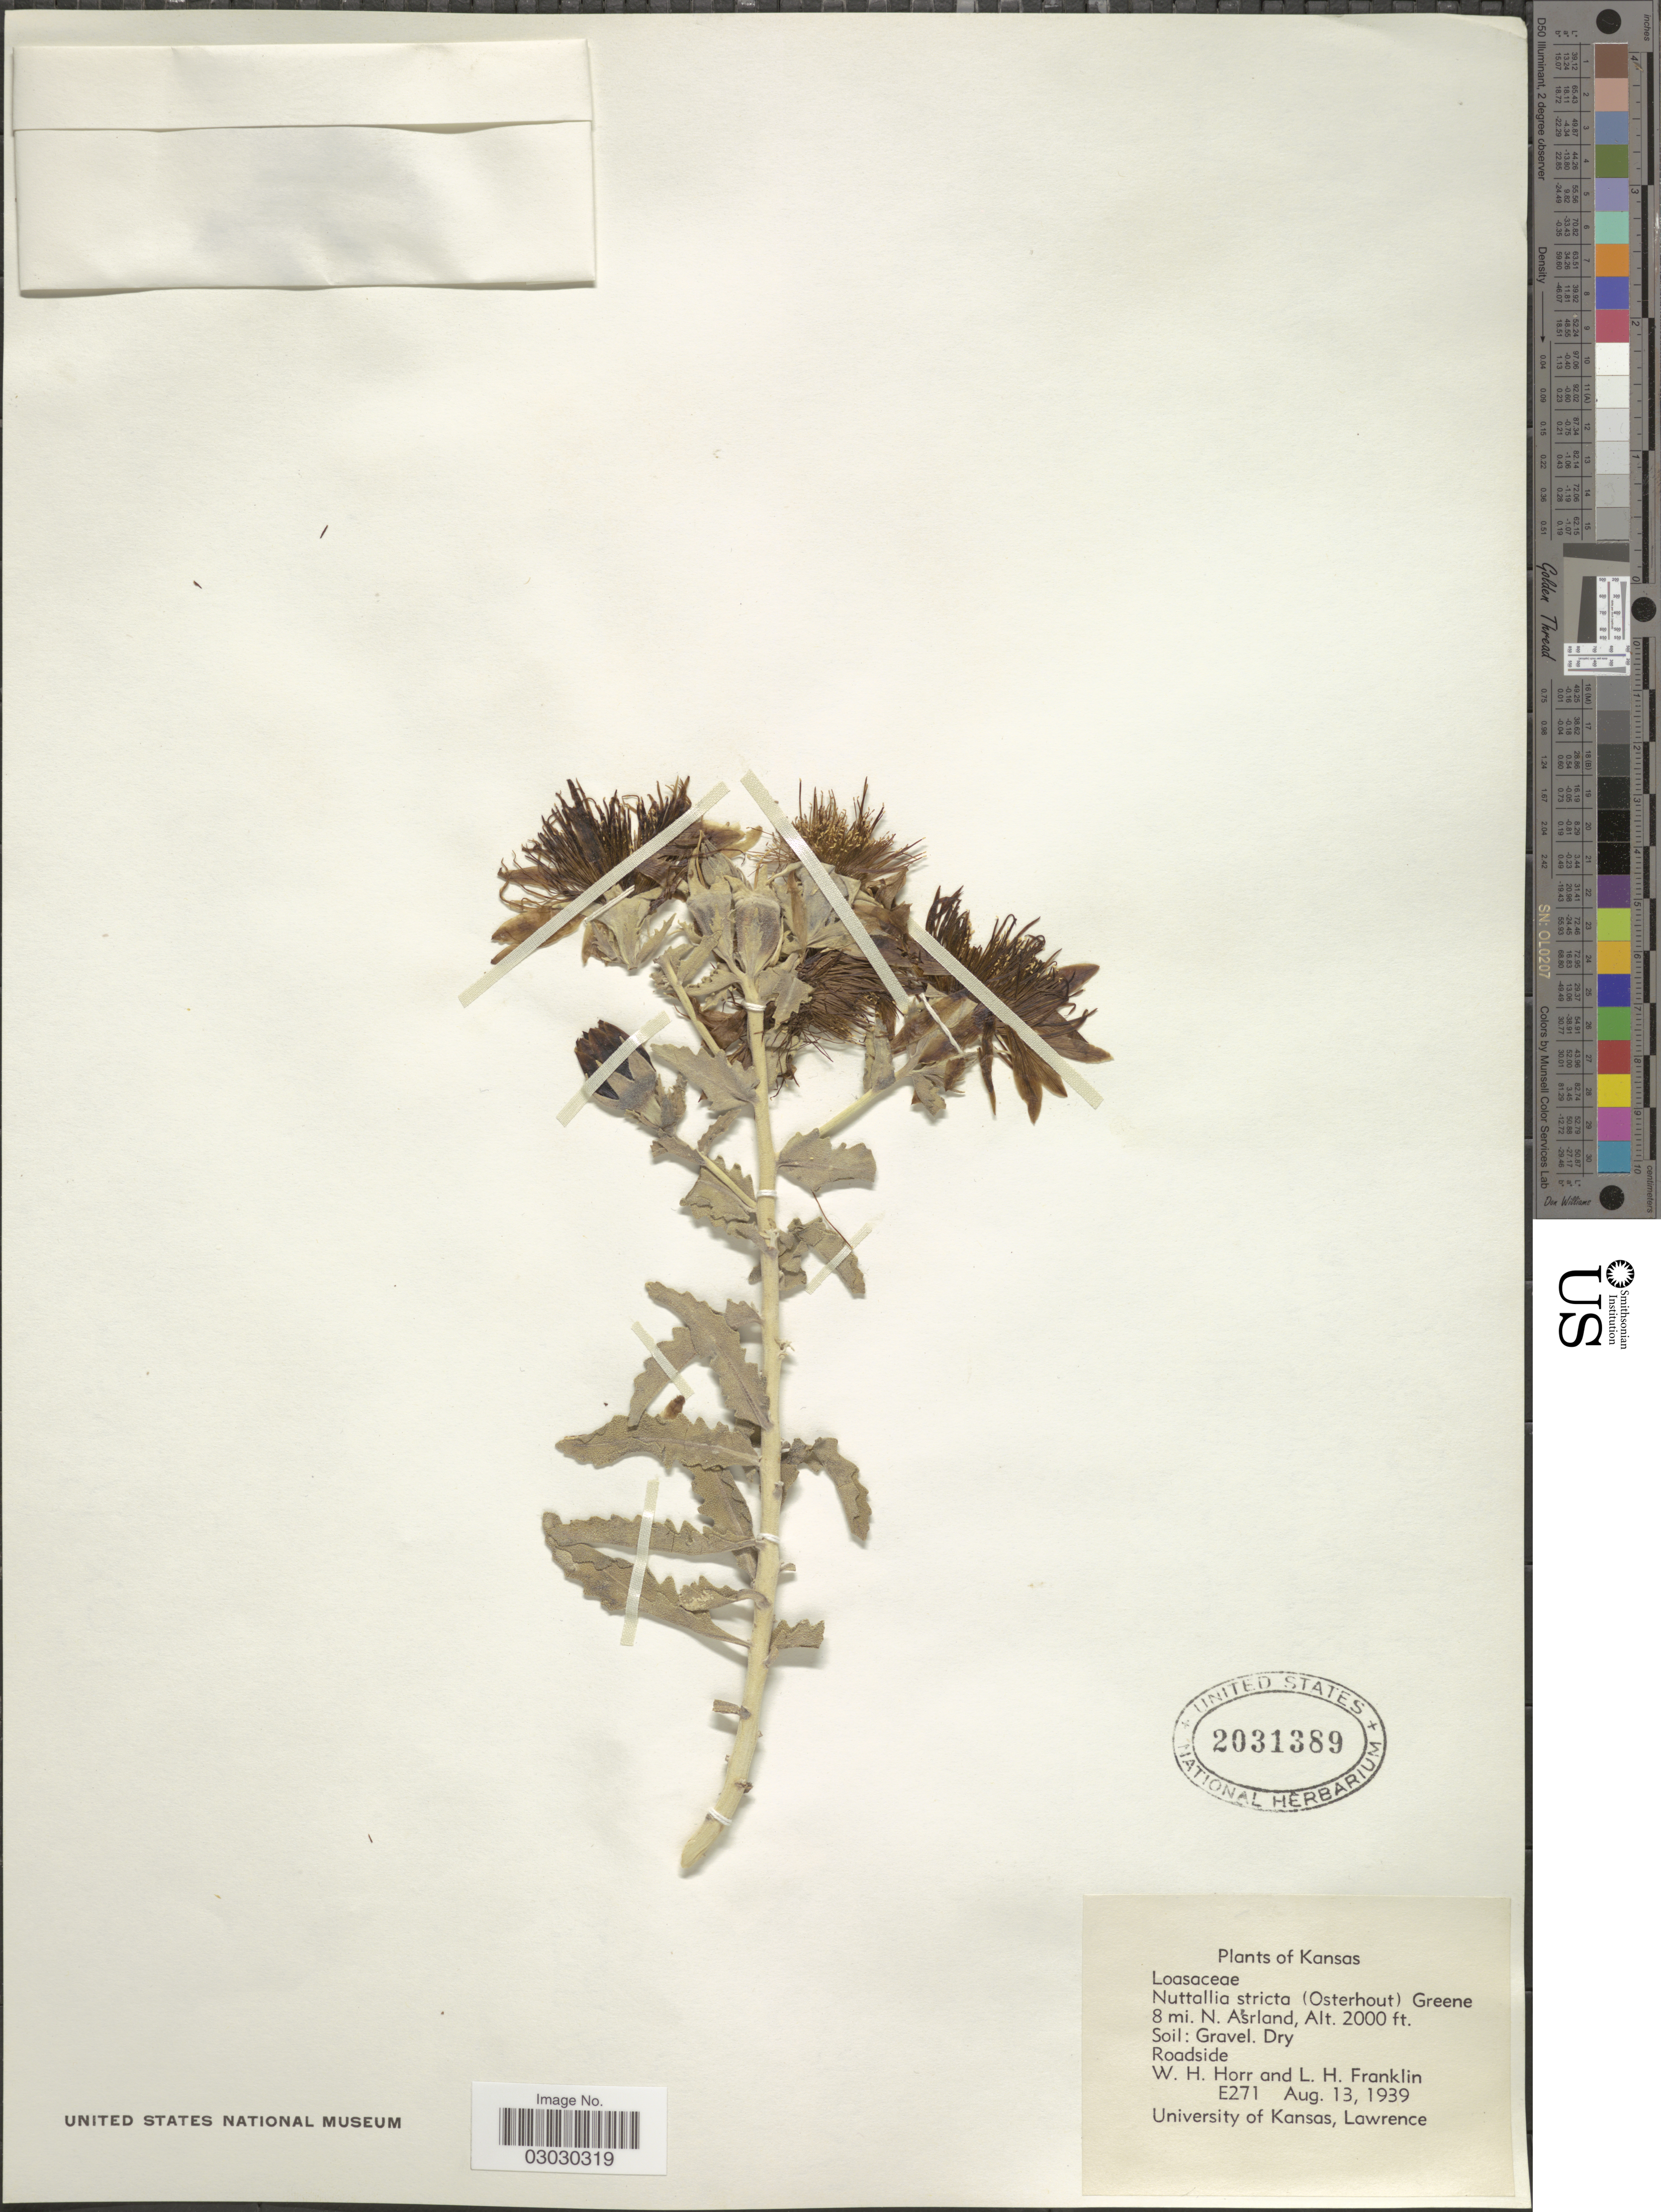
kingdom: Plantae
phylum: Tracheophyta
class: Magnoliopsida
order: Cornales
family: Loasaceae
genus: Mentzelia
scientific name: Mentzelia stricta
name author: (Osterh.) Stevens ex Jeffs & Little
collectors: W. H. Horr & L. H. Franklin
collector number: E271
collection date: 1939-08-13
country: United States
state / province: Kansas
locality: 8 mi. N. Asrland.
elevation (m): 610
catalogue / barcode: US 2031389